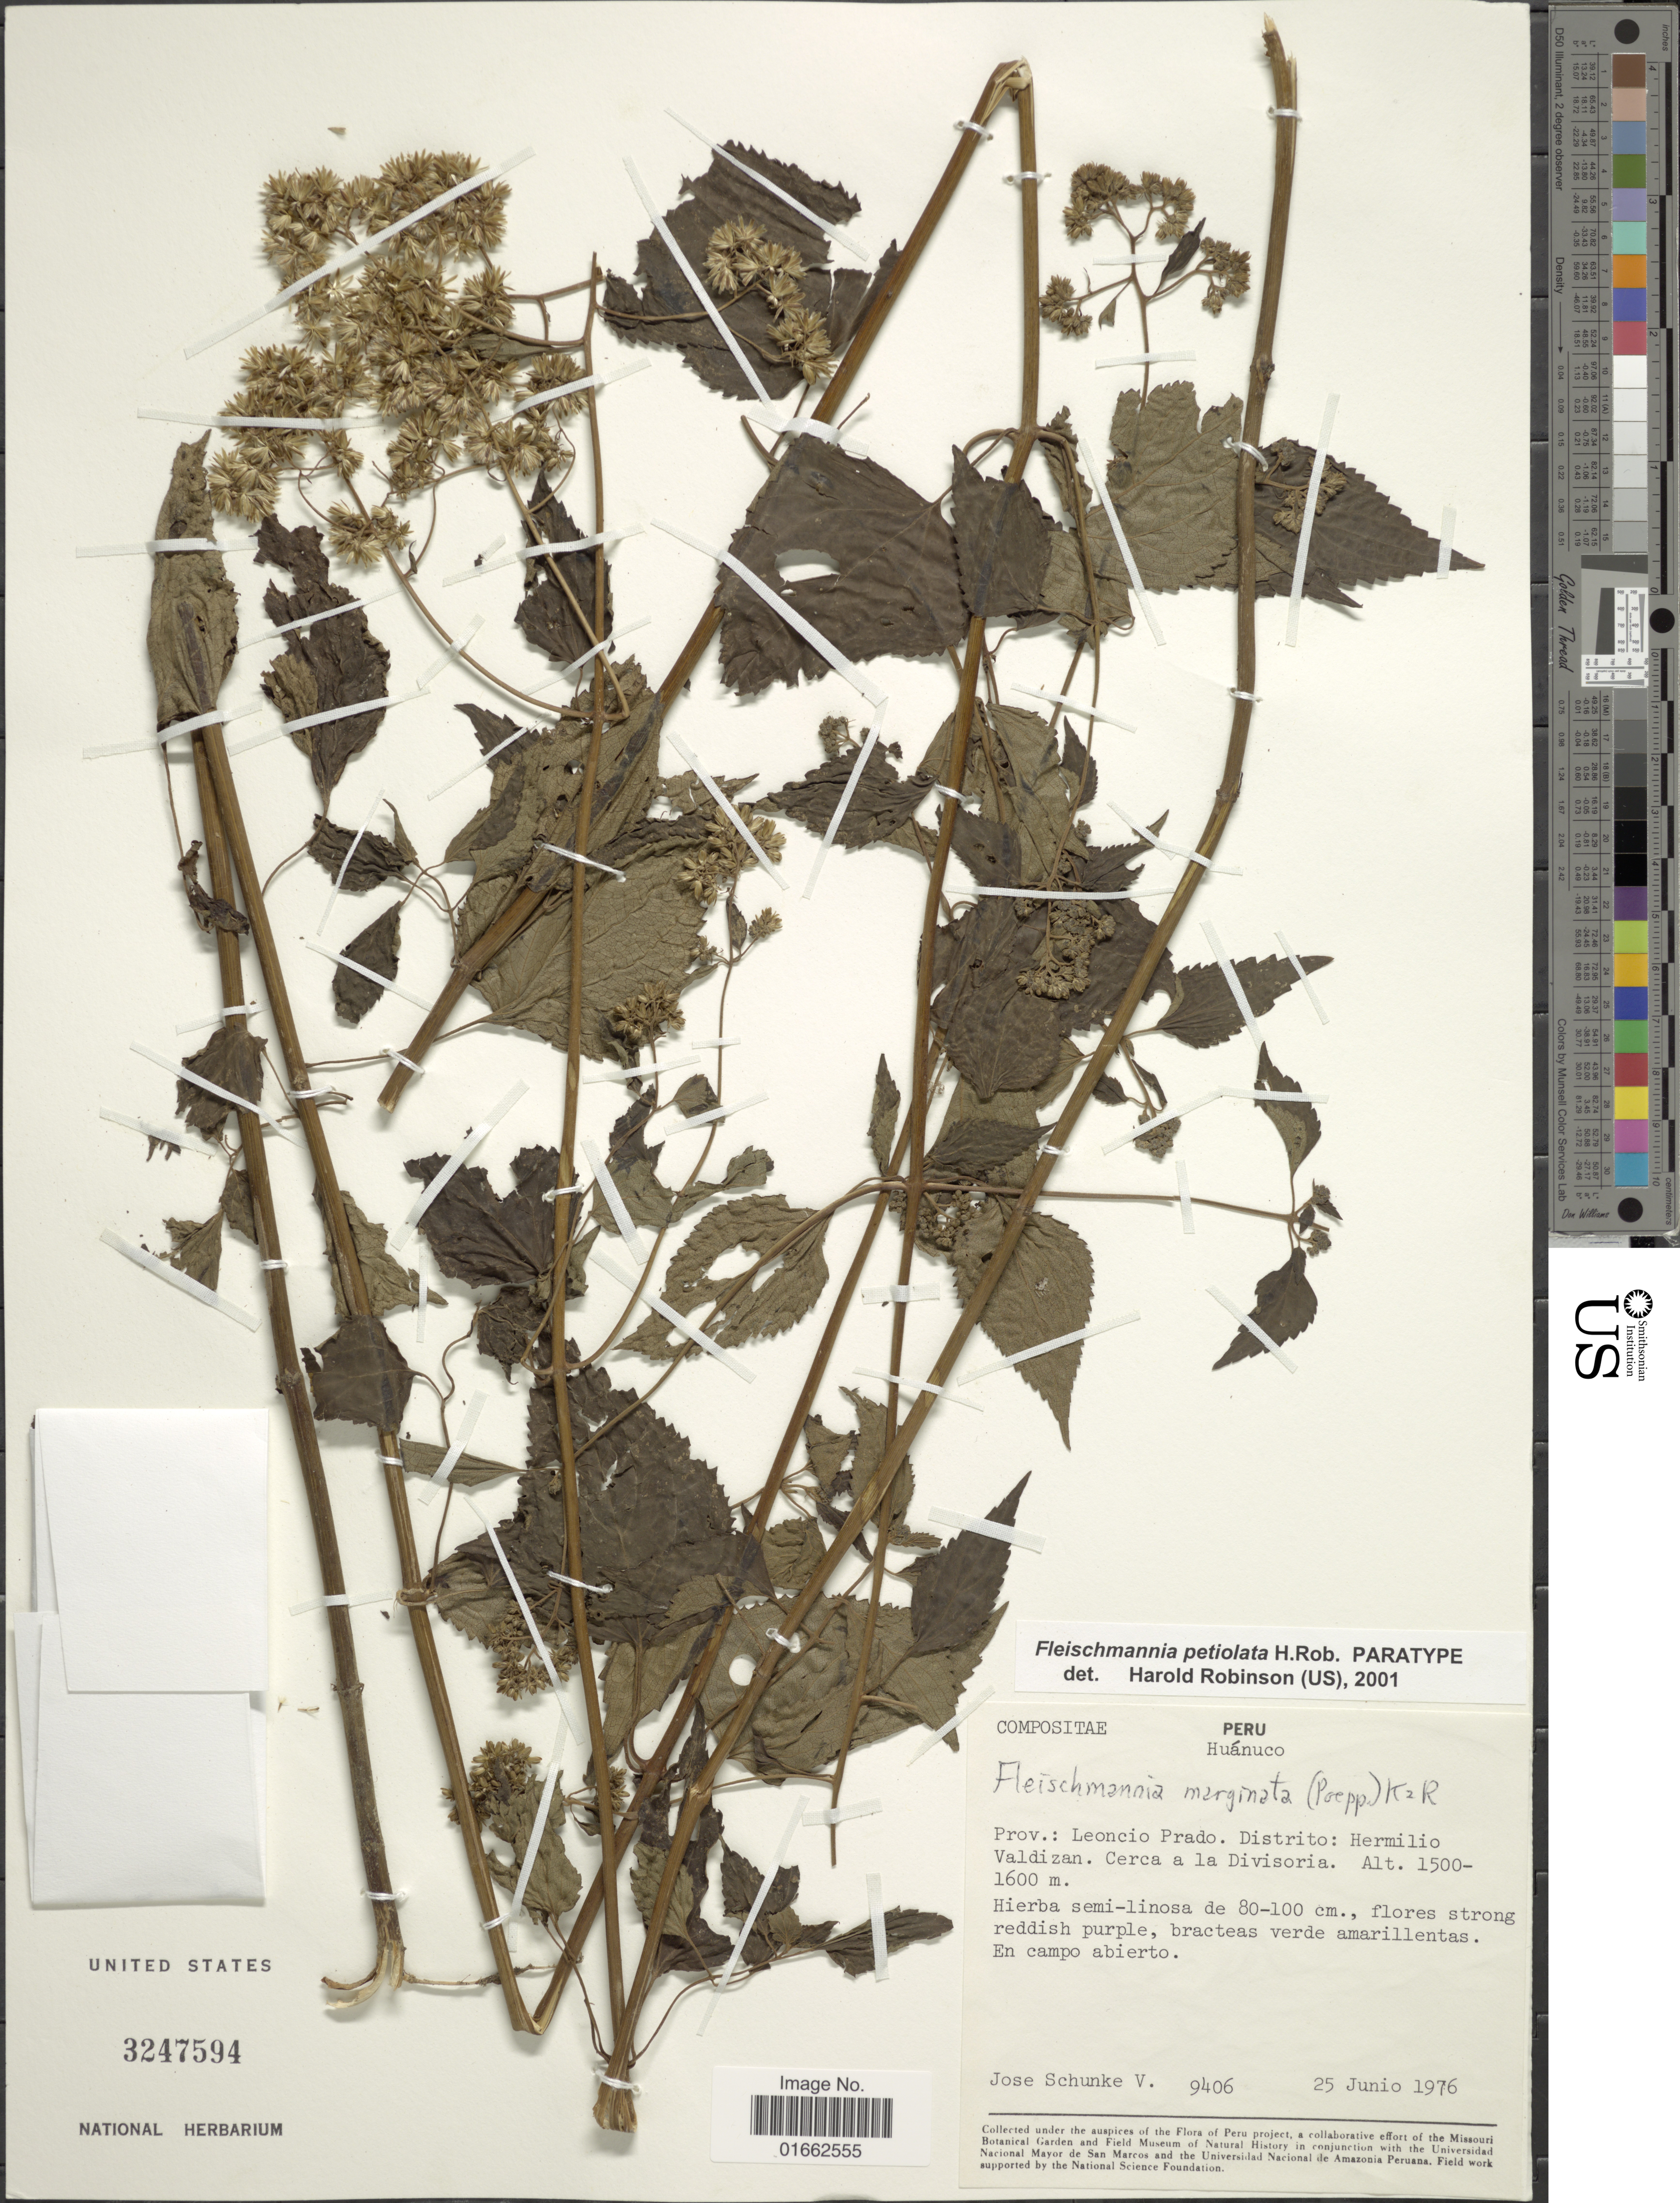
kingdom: Plantae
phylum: Tracheophyta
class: Magnoliopsida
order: Asterales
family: Asteraceae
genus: Fleischmannia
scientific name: Fleischmannia petiolata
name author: H. Rob.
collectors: J. Schunke Vigo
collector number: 9406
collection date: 1976-06-25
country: Peru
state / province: Huánuco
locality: Prov.: Leoncio Prado. District: Hermilio Valdizan. Cerca a la Divisoria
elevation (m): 1500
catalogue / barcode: US 3247594